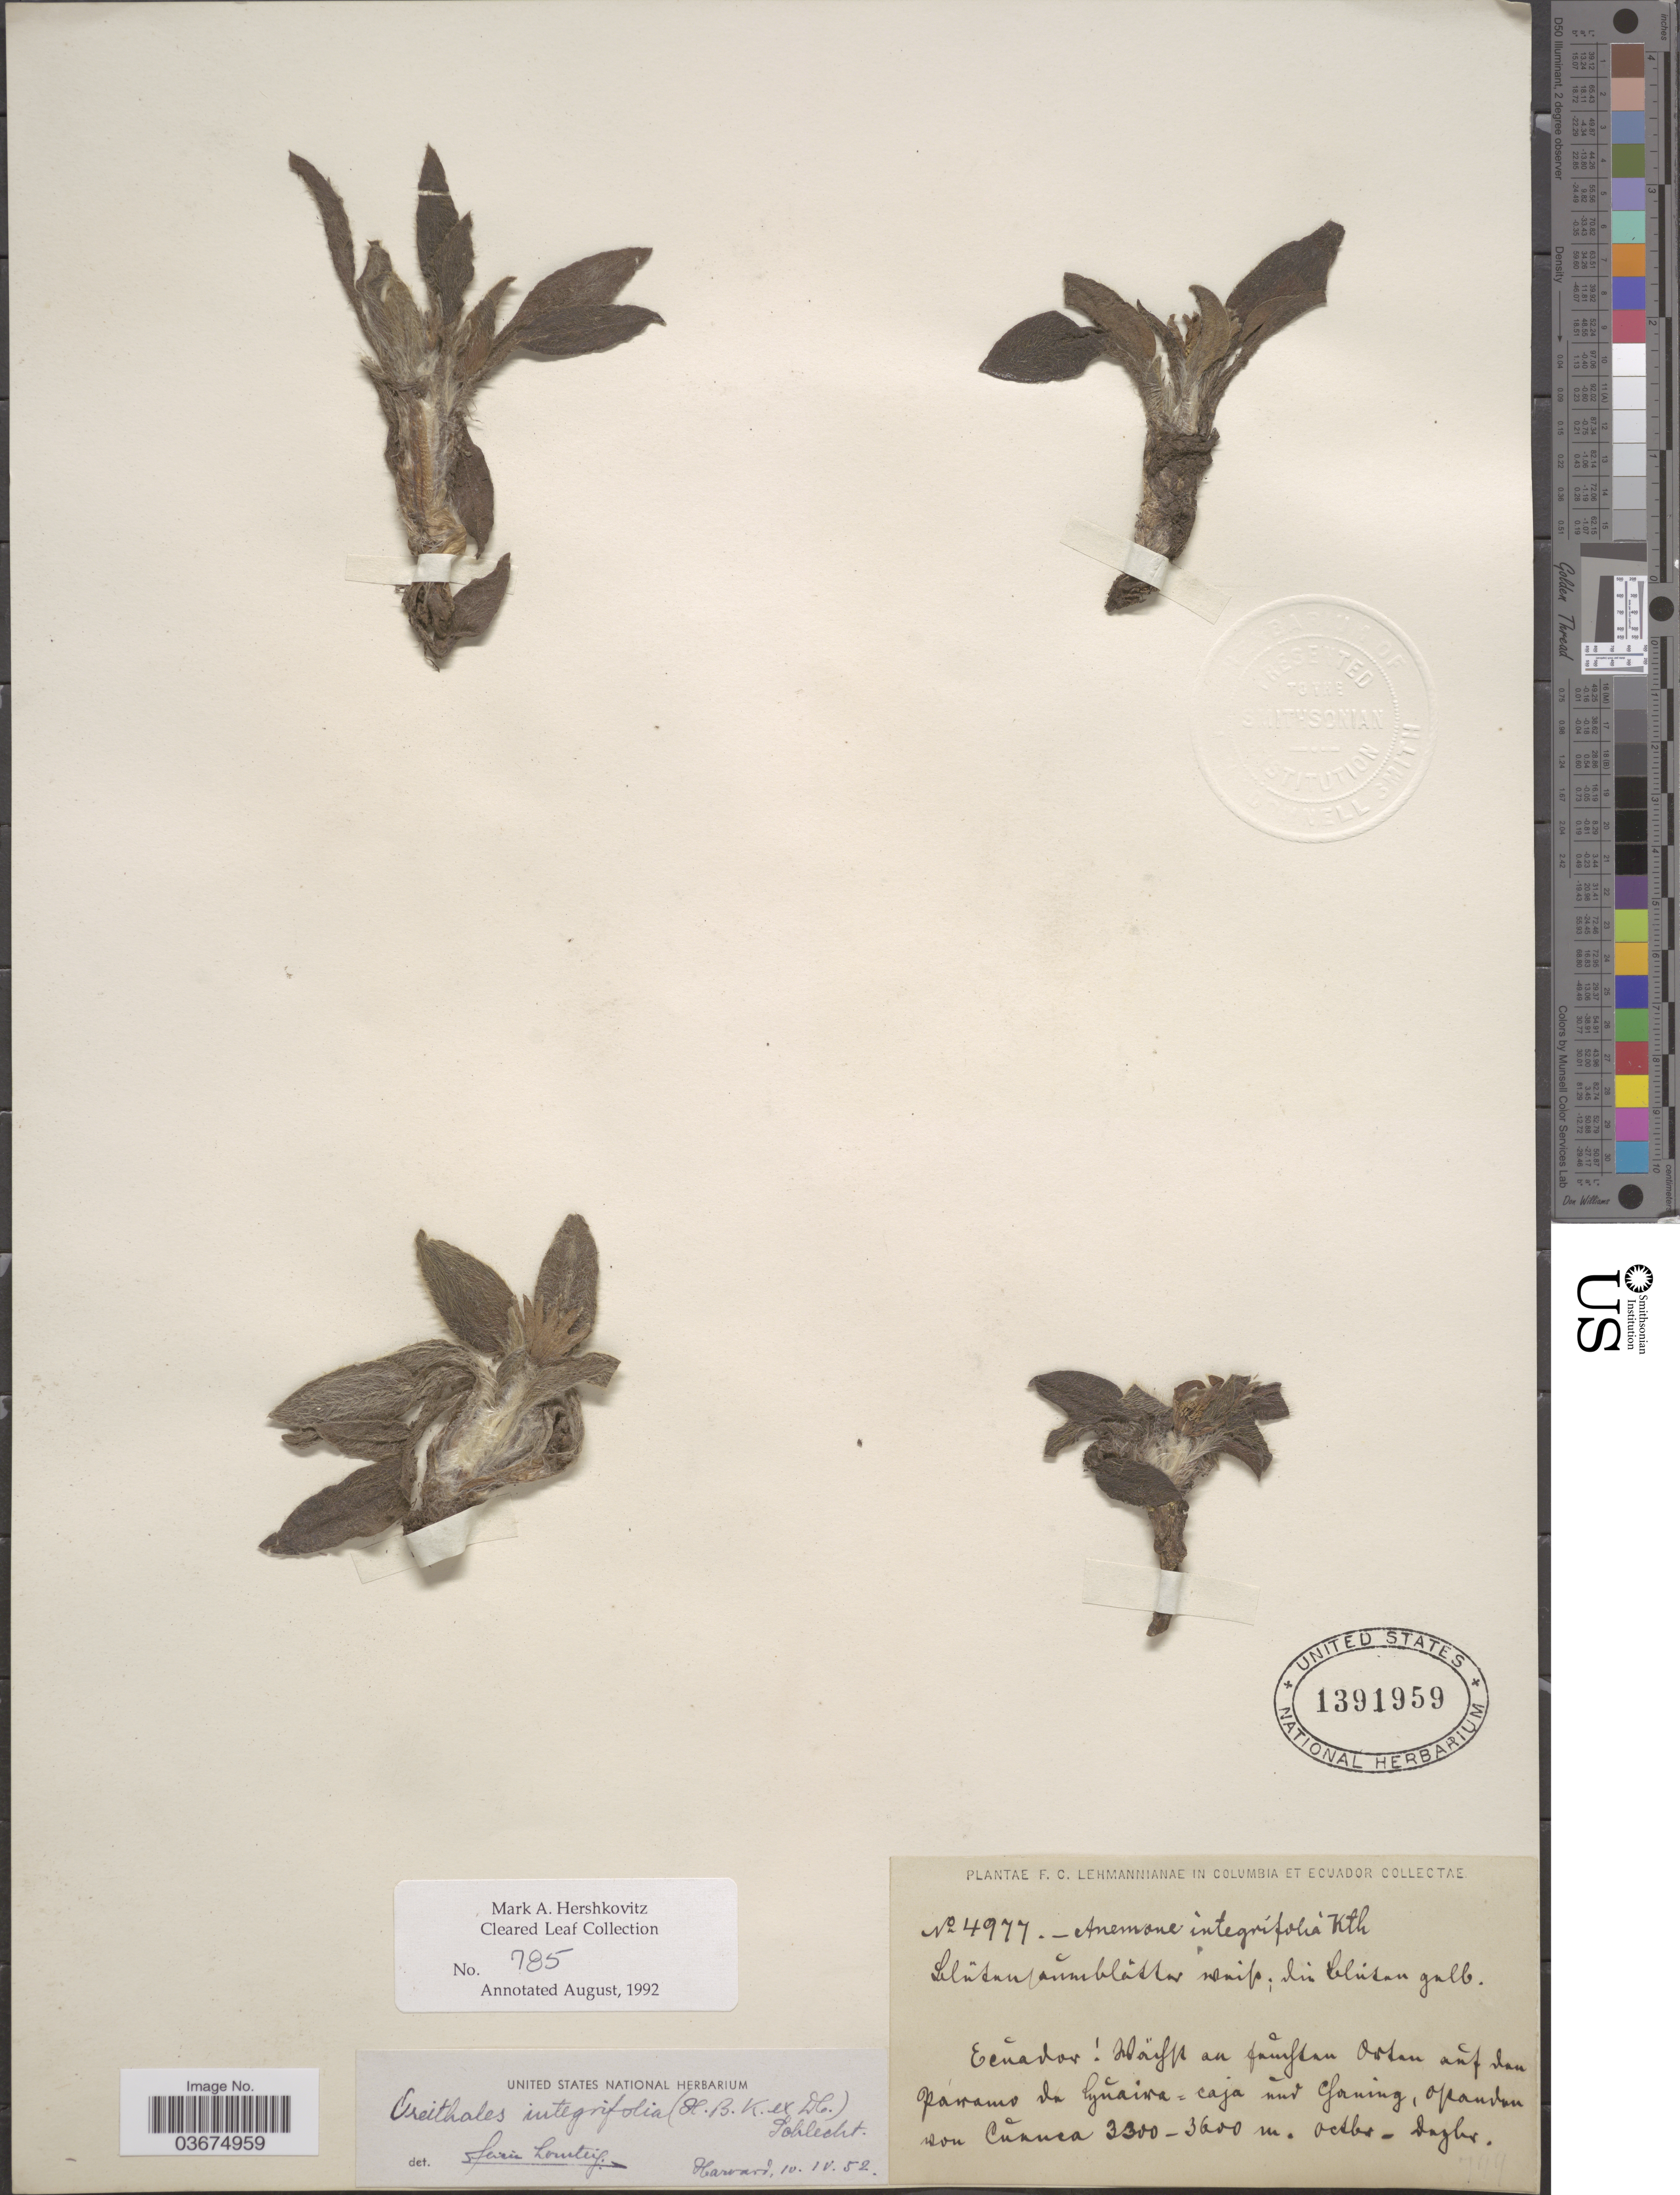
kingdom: Plantae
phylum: Tracheophyta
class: Magnoliopsida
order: Ranunculales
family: Ranunculaceae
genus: Oreithales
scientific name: Oreithales integrifolia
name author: (DC.) Schltdl.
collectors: F. C. Lehmann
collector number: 4977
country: Ecuador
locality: Paramo de Cynaira - caja und forming, opandum von Cuenca. [interpreted]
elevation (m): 3300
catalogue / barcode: US 1391959